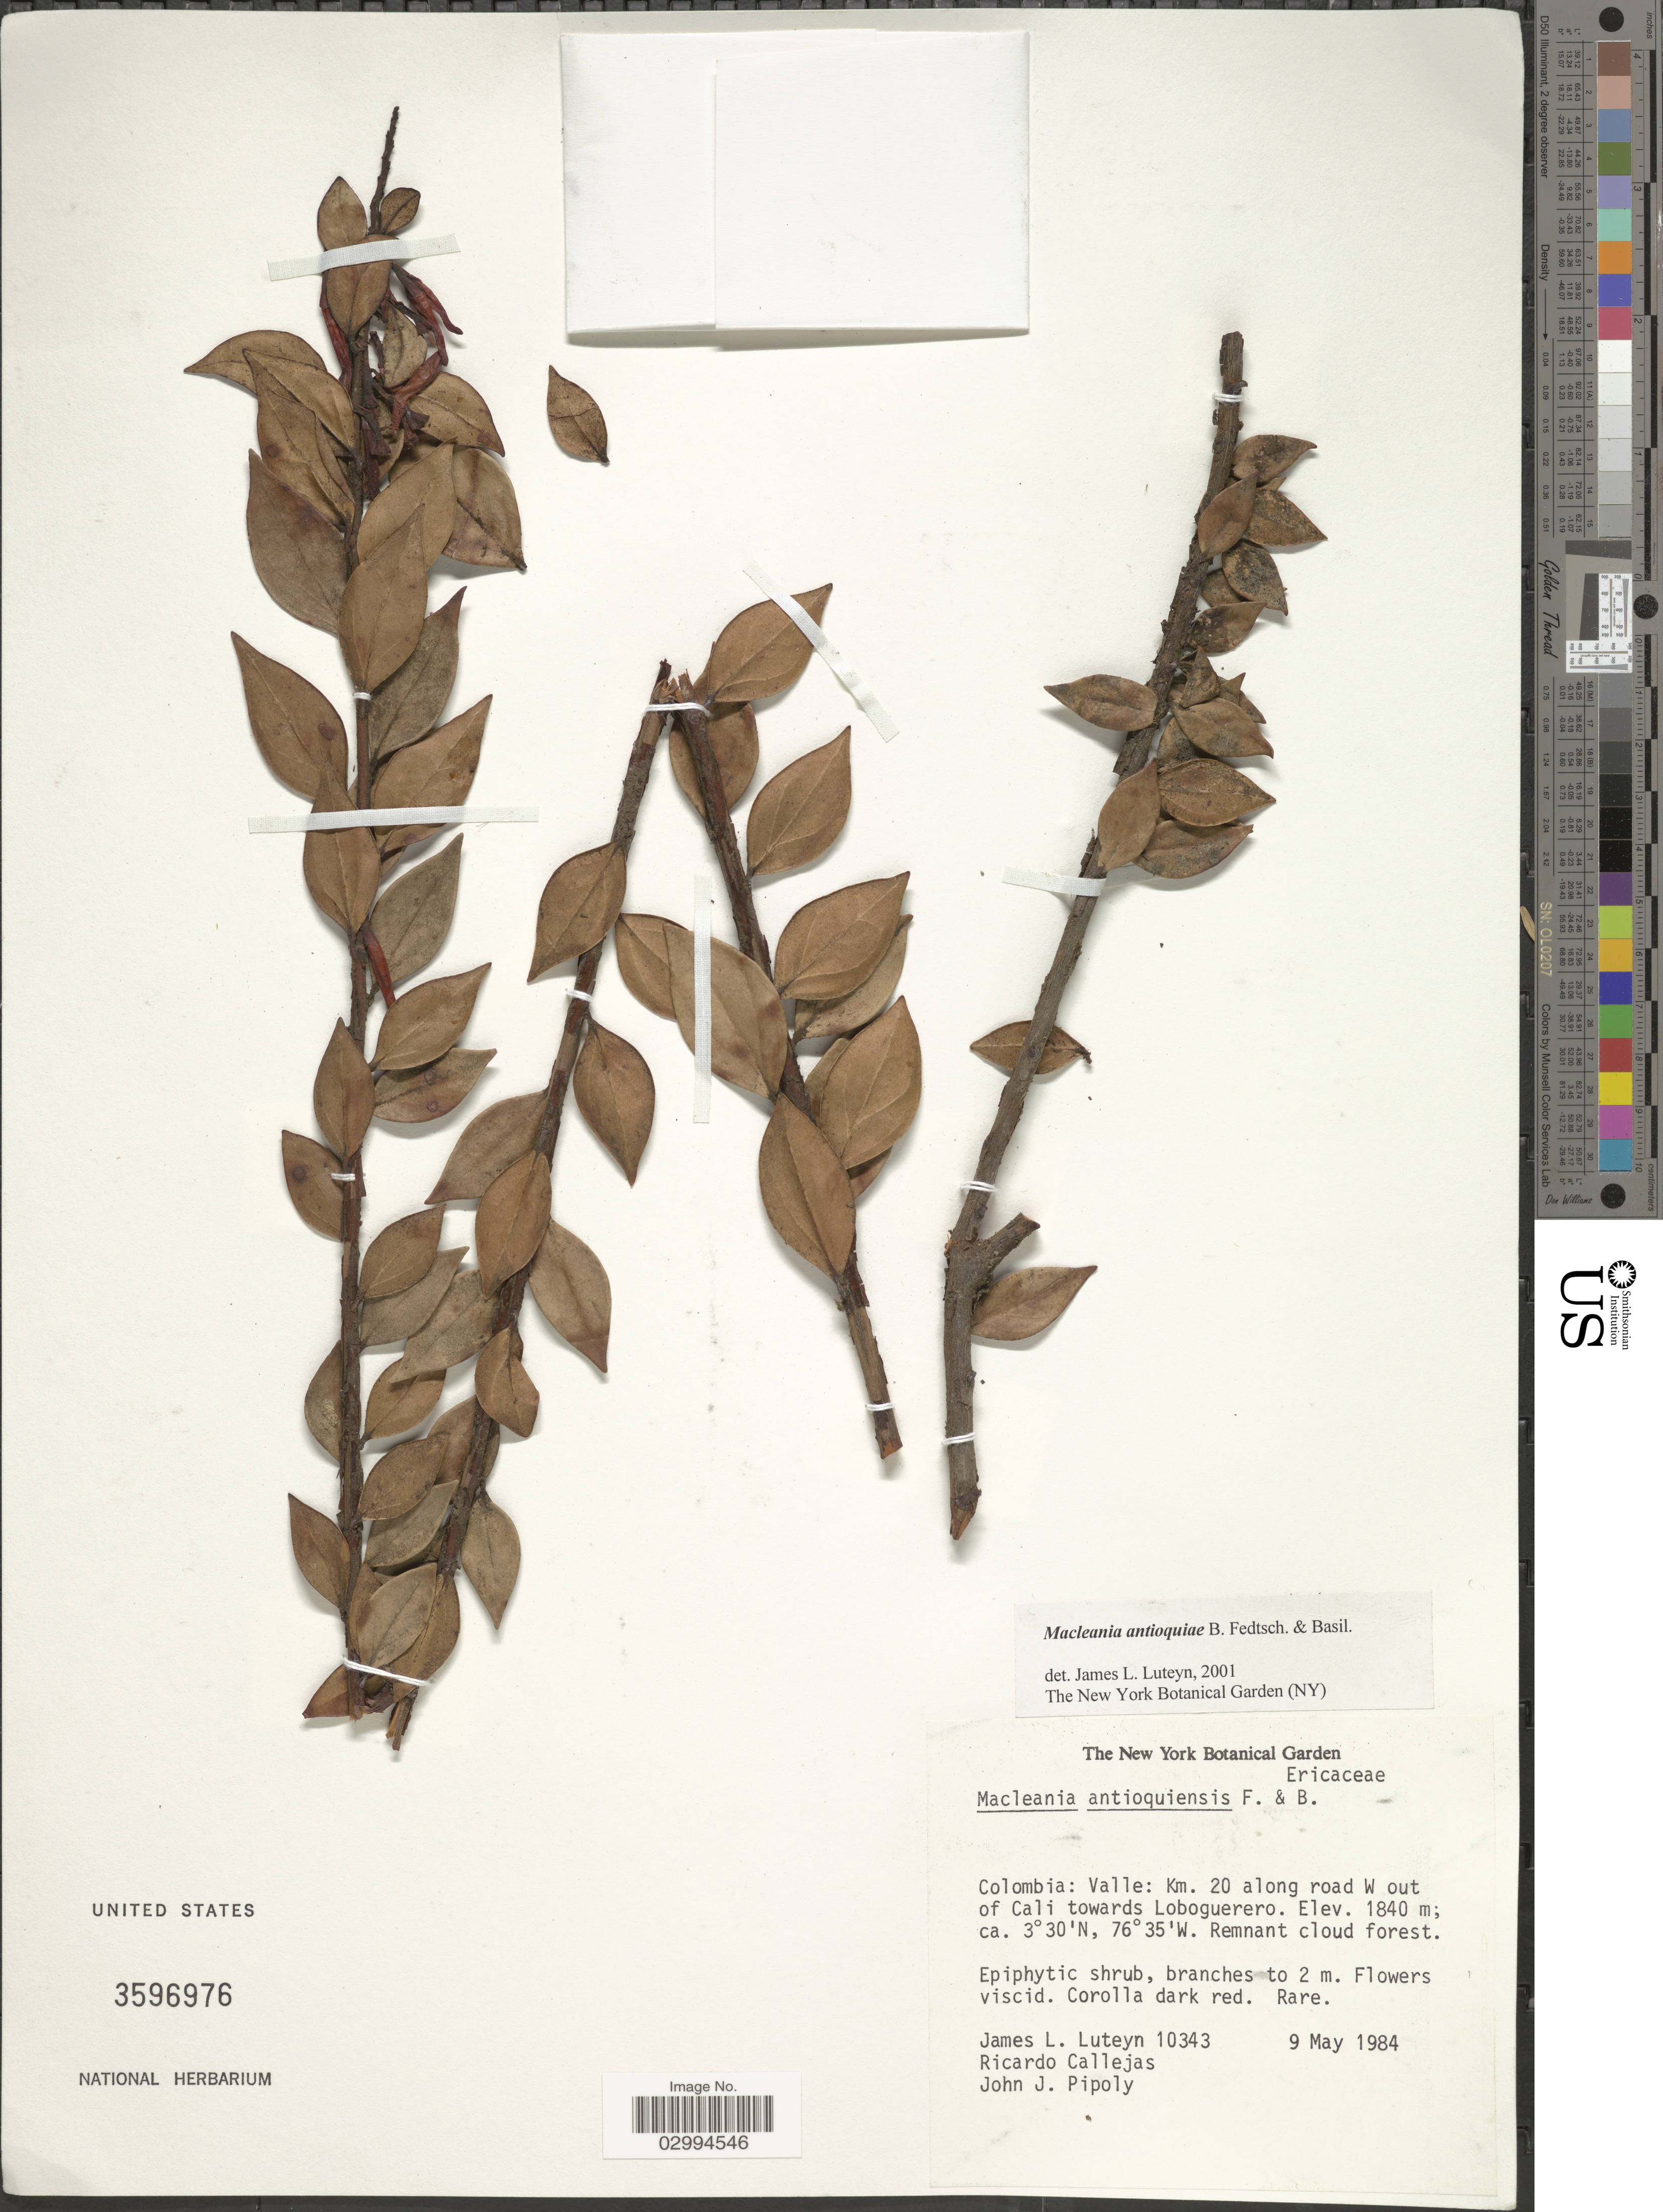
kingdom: Plantae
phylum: Tracheophyta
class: Magnoliopsida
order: Ericales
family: Ericaceae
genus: Macleania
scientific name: Macleania antioquiae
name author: B. Fedtsch. & Basilevskaja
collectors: J. L. Luteyn, R. Callejas & J. J. Pipoly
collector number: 10343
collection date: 1984-05-09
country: Colombia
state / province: Valle del Cauca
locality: Km. 20 along road W out of Cali towards Loboguerero.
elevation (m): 1840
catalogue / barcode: US 3596976